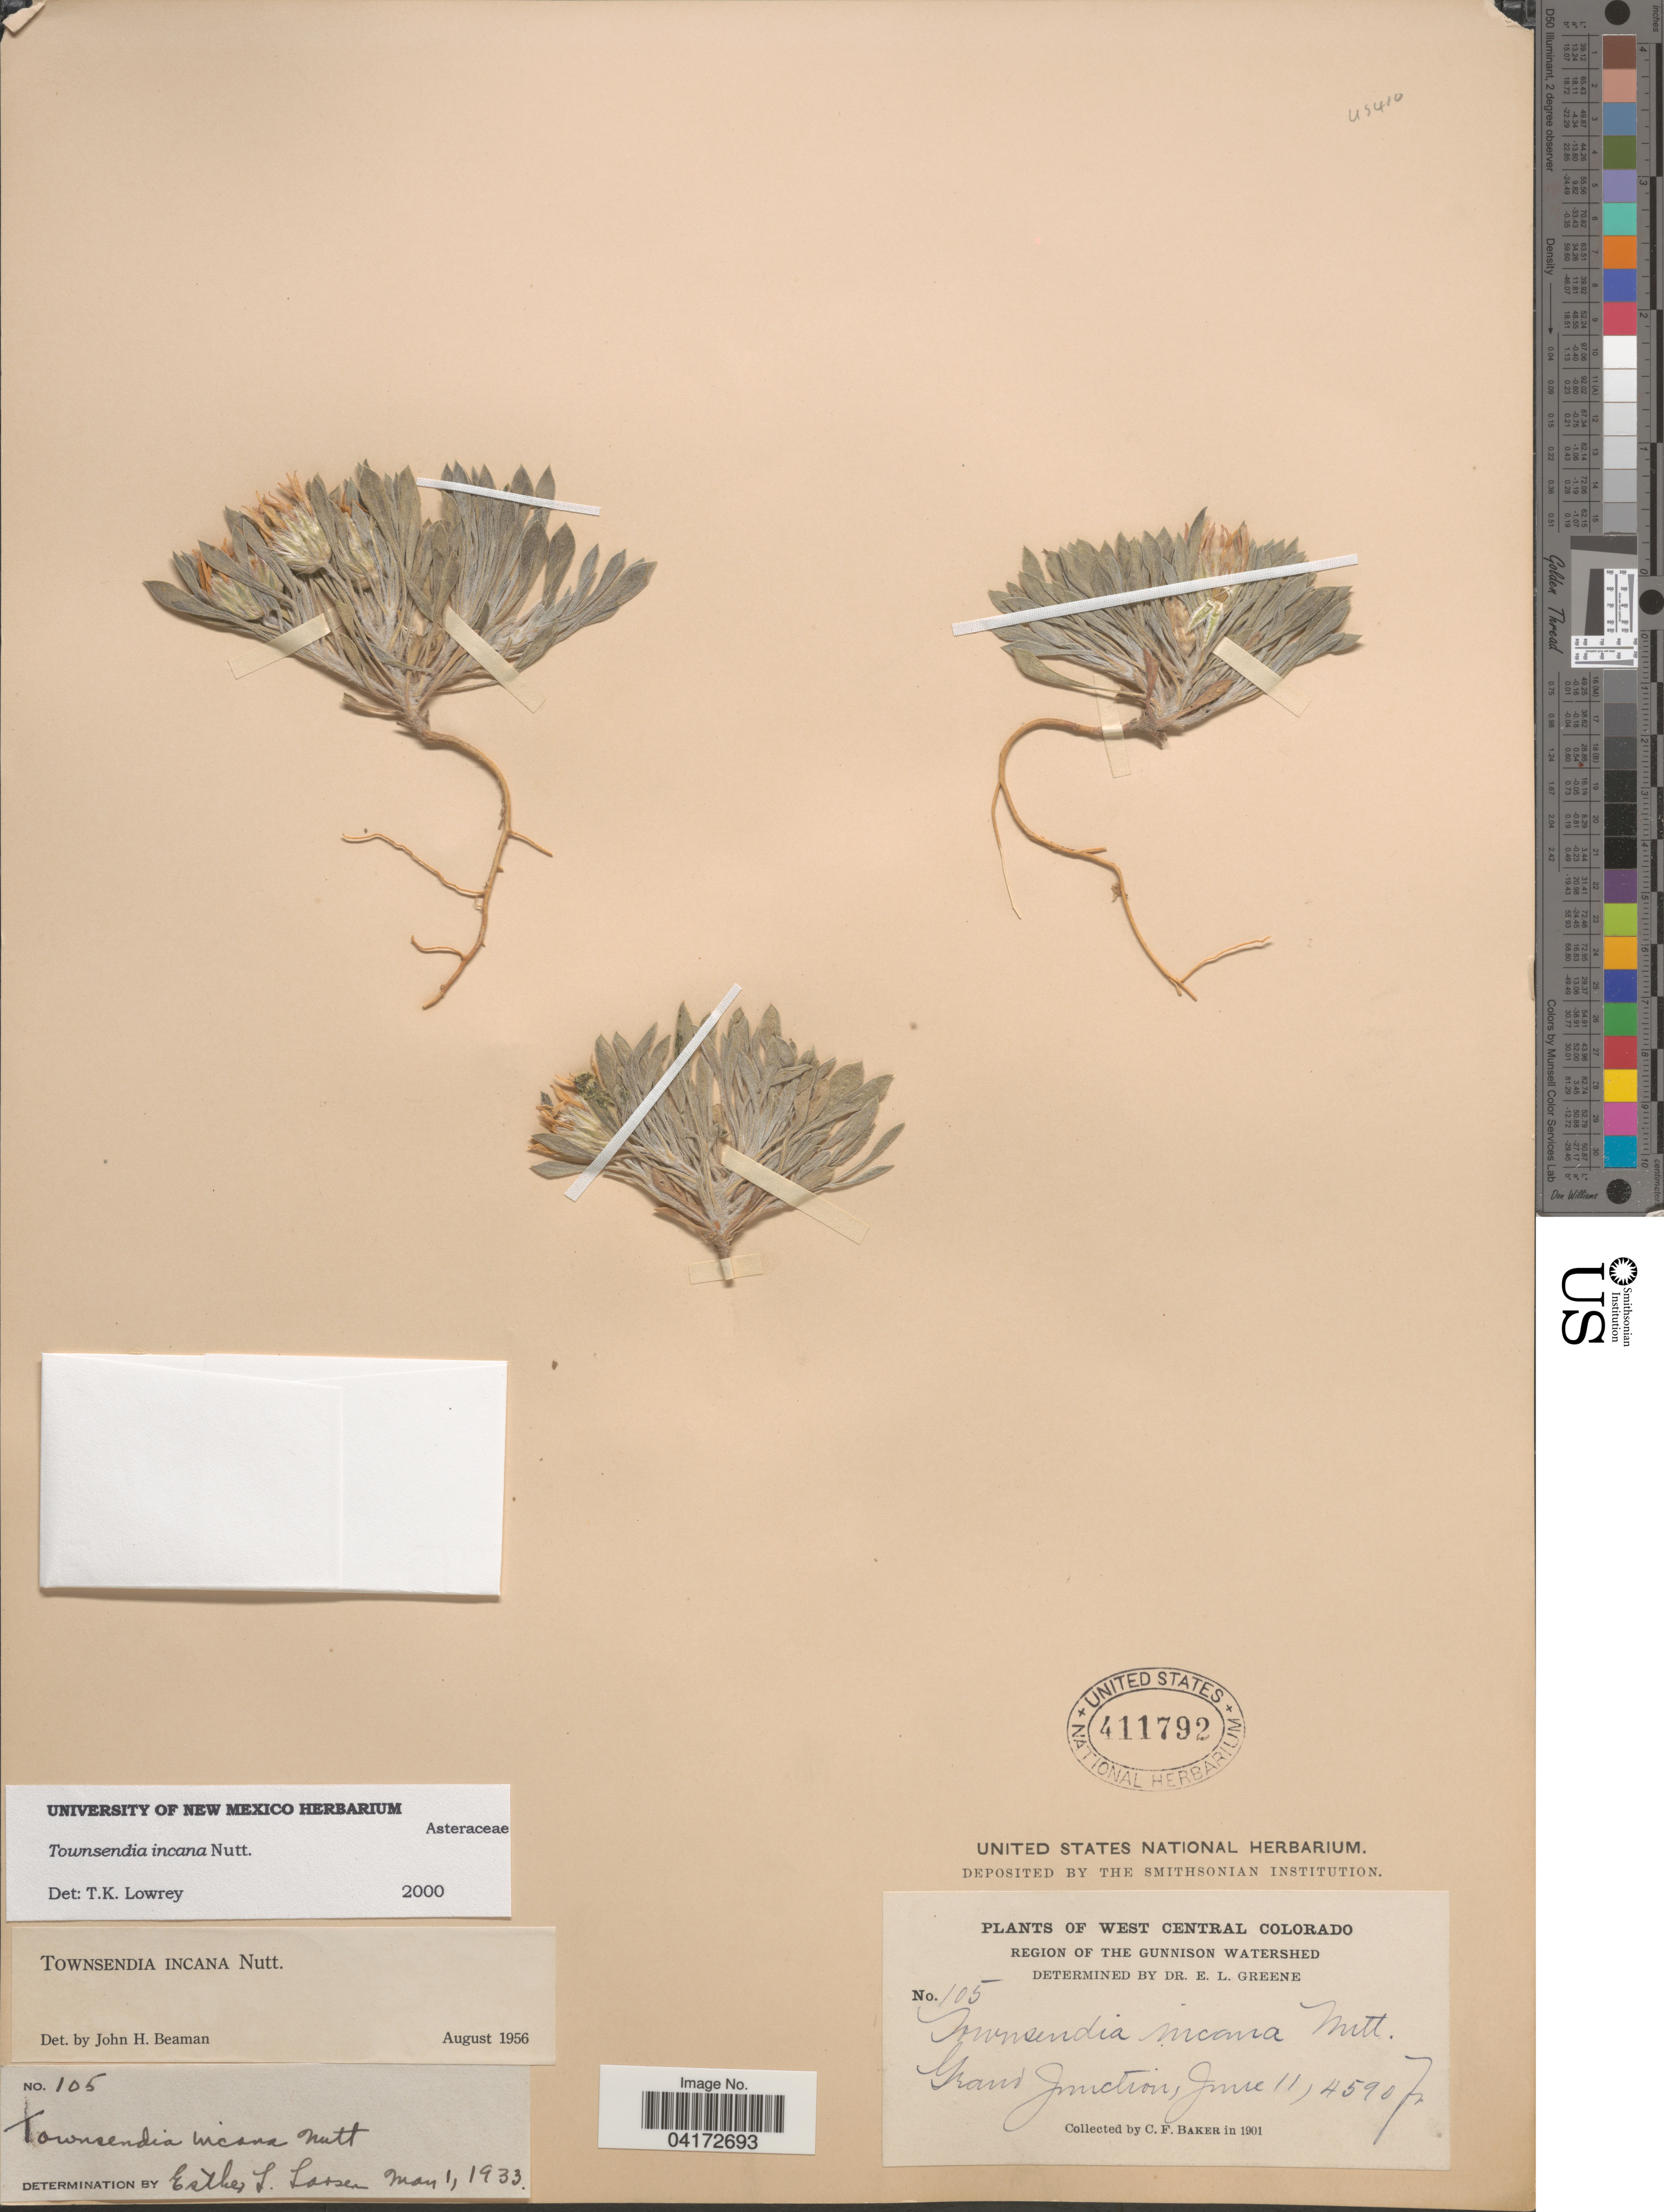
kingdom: Plantae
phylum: Tracheophyta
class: Magnoliopsida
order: Asterales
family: Asteraceae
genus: Townsendia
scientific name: Townsendia incana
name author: Nutt.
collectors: C. F. Baker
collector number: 105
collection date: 1901-06-11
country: United States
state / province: Colorado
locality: West Central Colorado. Region of the Gunnison Watershed. Grand Junction.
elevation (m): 1399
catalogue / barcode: US 411792